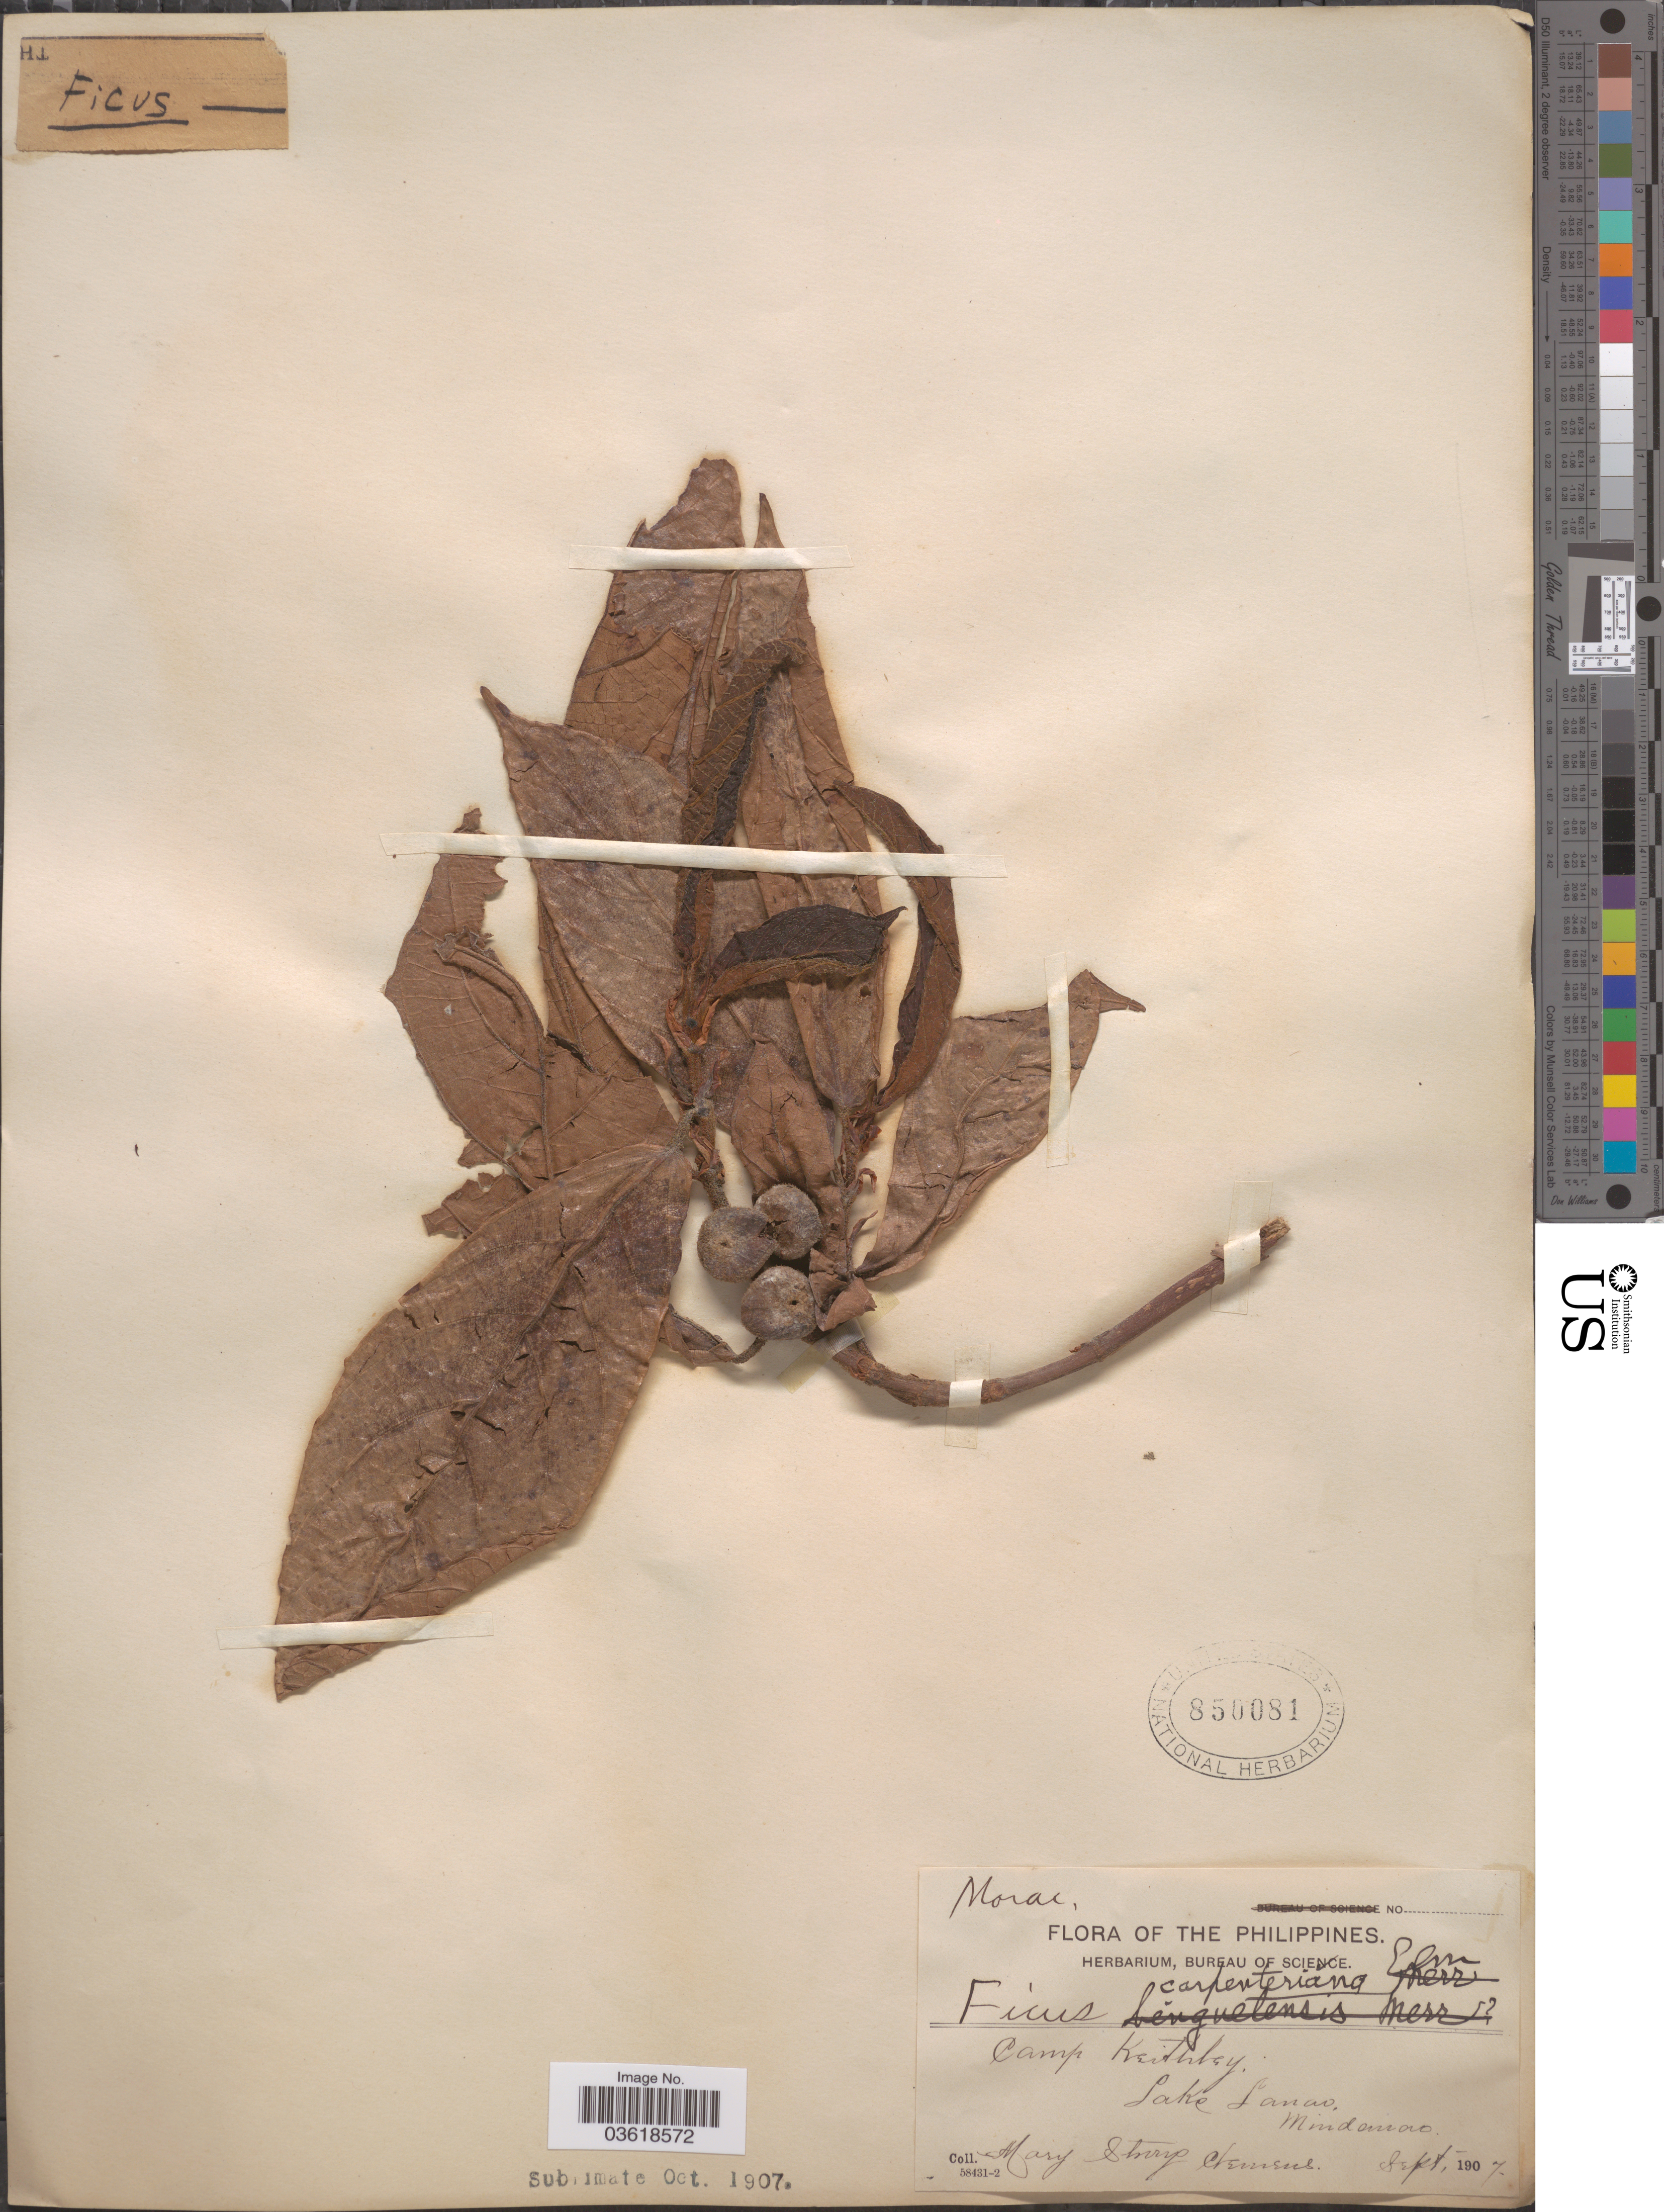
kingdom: Plantae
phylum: Tracheophyta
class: Magnoliopsida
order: Rosales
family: Moraceae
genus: Ficus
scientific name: Ficus carpenteriana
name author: Elmer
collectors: M. S. Clemens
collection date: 1907-09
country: Philippines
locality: Camp Keithley. Lake Lanao, Mindanao.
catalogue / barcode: US 850081